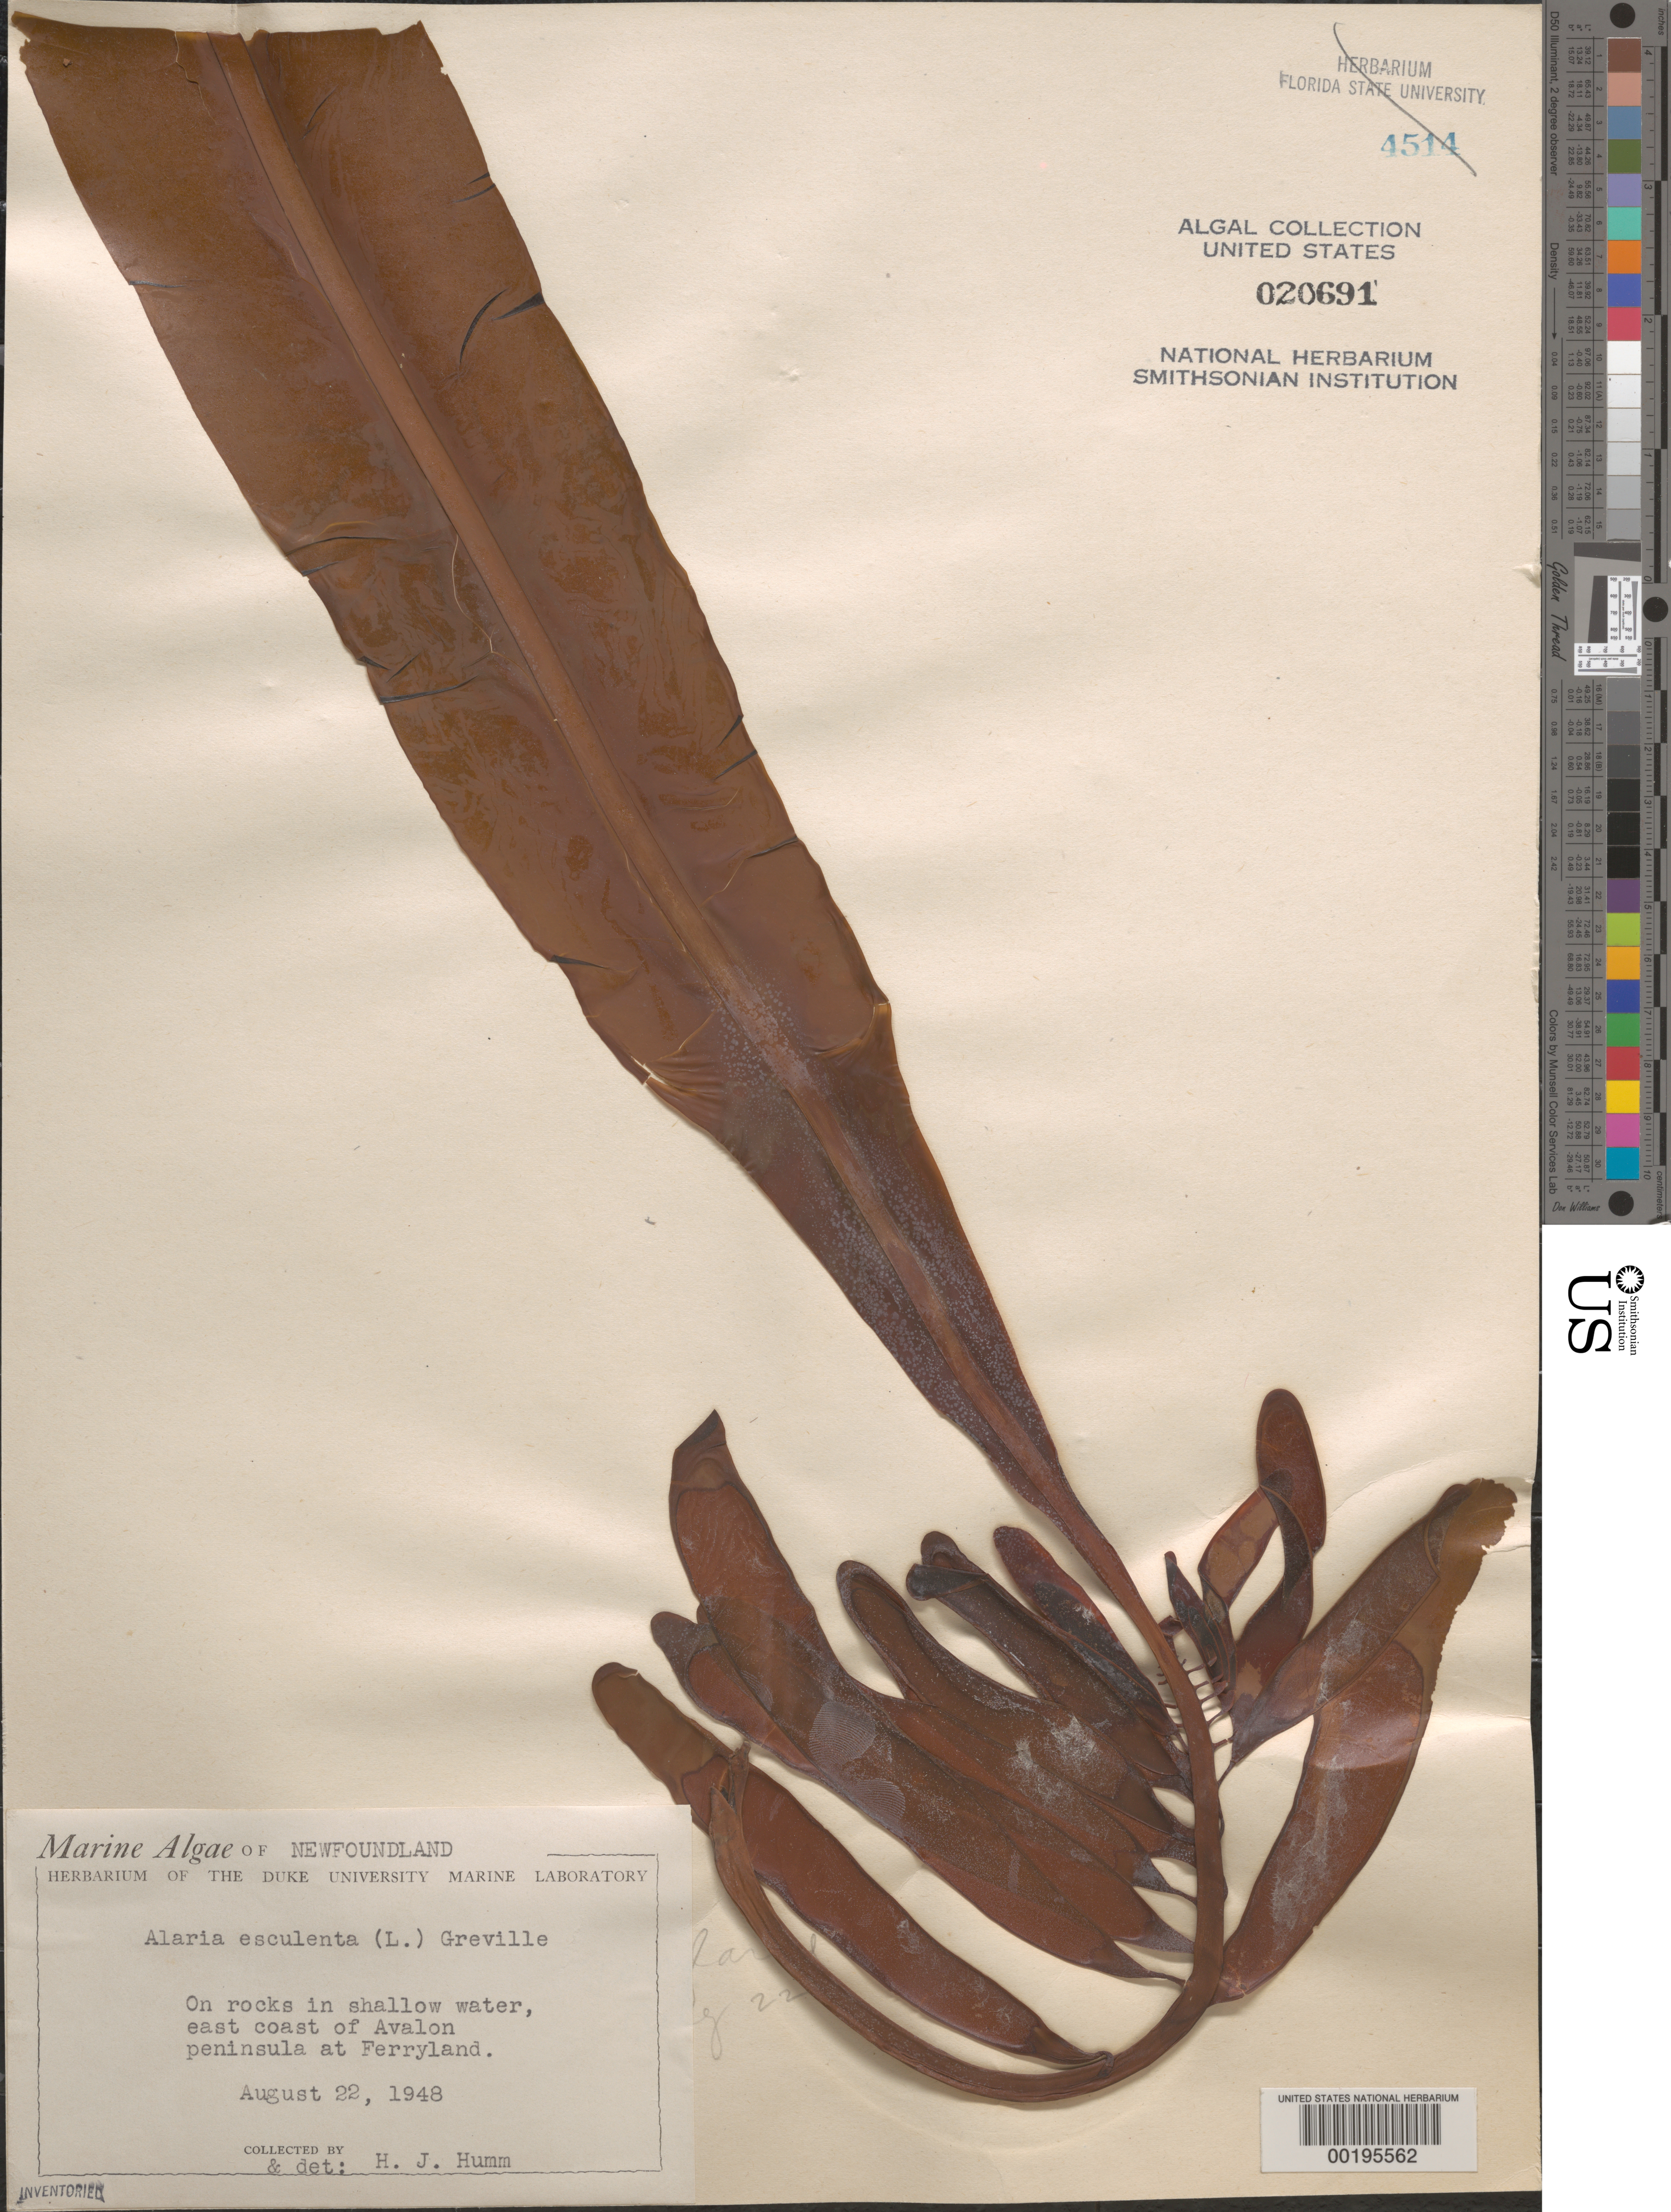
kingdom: Chromista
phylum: Ochrophyta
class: Phaeophyceae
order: Laminariales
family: Alariaceae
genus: Alaria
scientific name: Alaria esculenta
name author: (L.) Greville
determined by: Humm, Harold J.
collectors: H. J. Humm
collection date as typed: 22 Aug 1948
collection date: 1948-08-22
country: Canada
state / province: Newfoundland and Labrador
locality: Ferryland, Avalon Peninsula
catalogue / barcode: US 20691